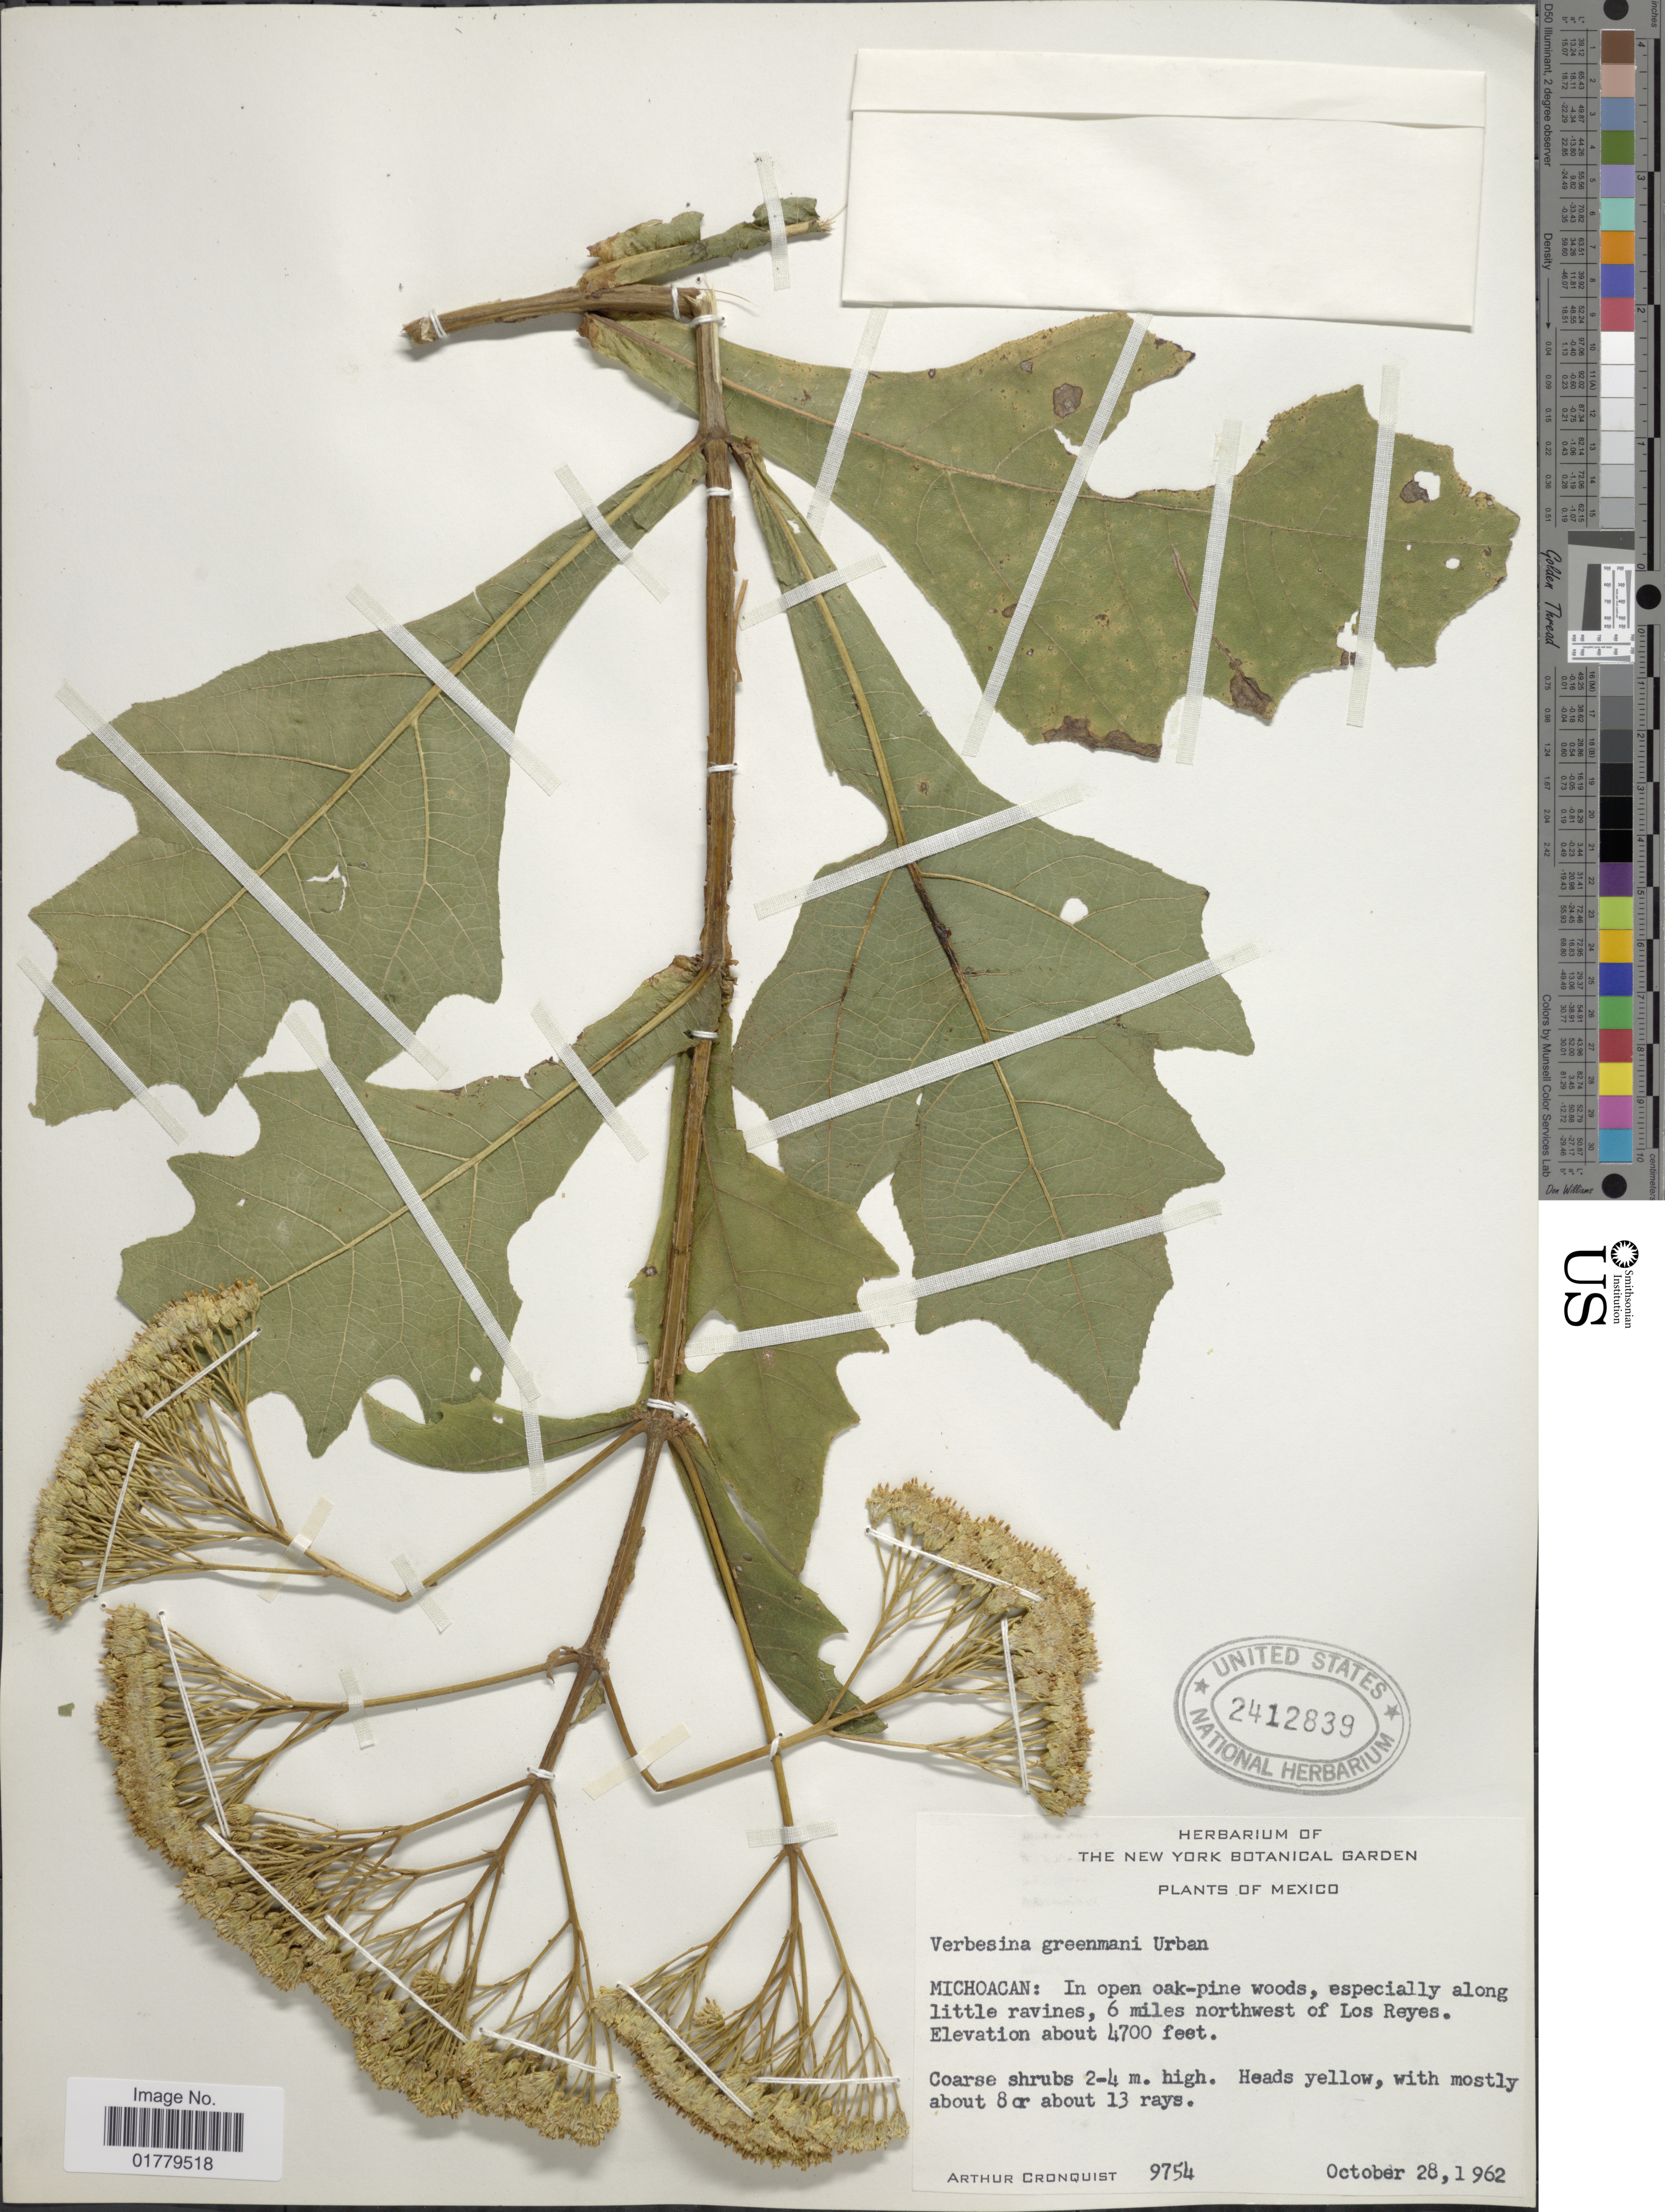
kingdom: Plantae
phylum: Tracheophyta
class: Magnoliopsida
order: Asterales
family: Asteraceae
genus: Verbesina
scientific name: Verbesina fastigiata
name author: B.L. Rob. & Greenm.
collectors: A. J. Cronquist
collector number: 9754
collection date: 1962-10-28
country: Mexico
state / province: Michoacán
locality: Michoacan: In open oak-pine woods, especially along little ravines, 6 miles northwest of Los Reyes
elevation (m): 1433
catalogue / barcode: US 2412839